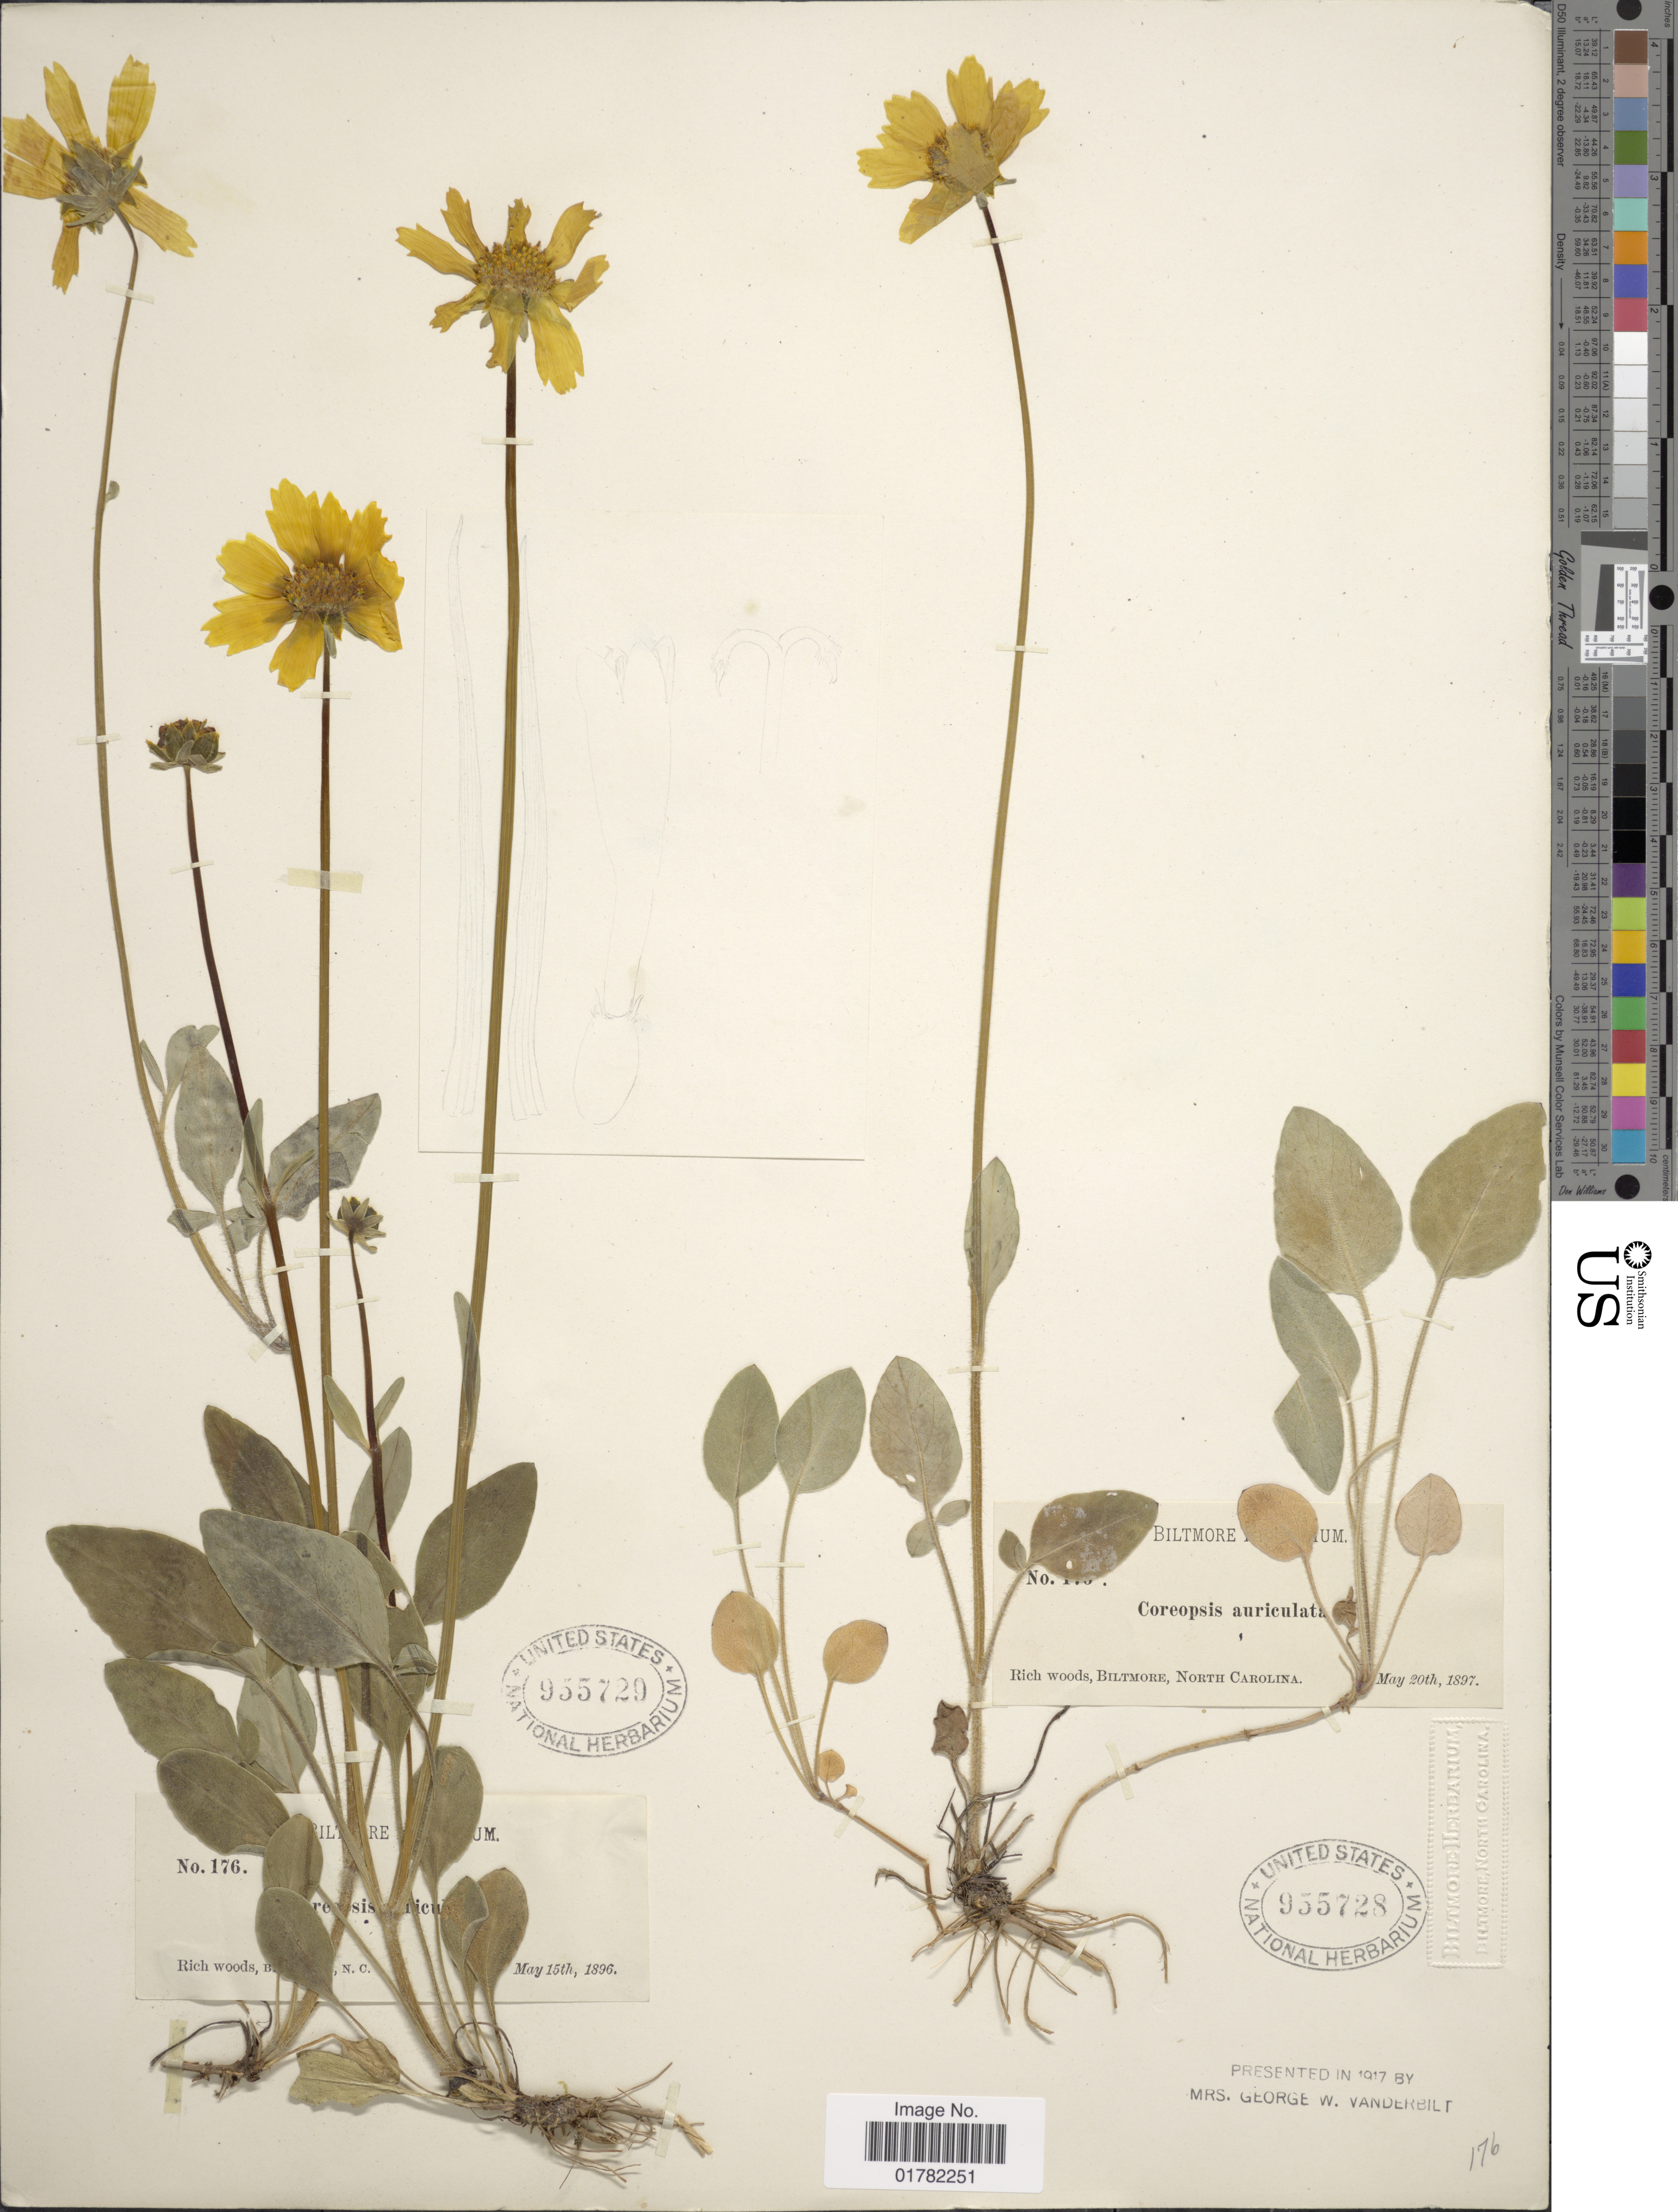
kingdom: Plantae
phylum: Tracheophyta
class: Magnoliopsida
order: Asterales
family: Asteraceae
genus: Coreopsis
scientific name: Coreopsis auriculata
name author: L.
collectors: ex herb. Biltmore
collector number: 176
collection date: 1896-05-15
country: United States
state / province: North Carolina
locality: Rich woods [illegible text]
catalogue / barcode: US 955729